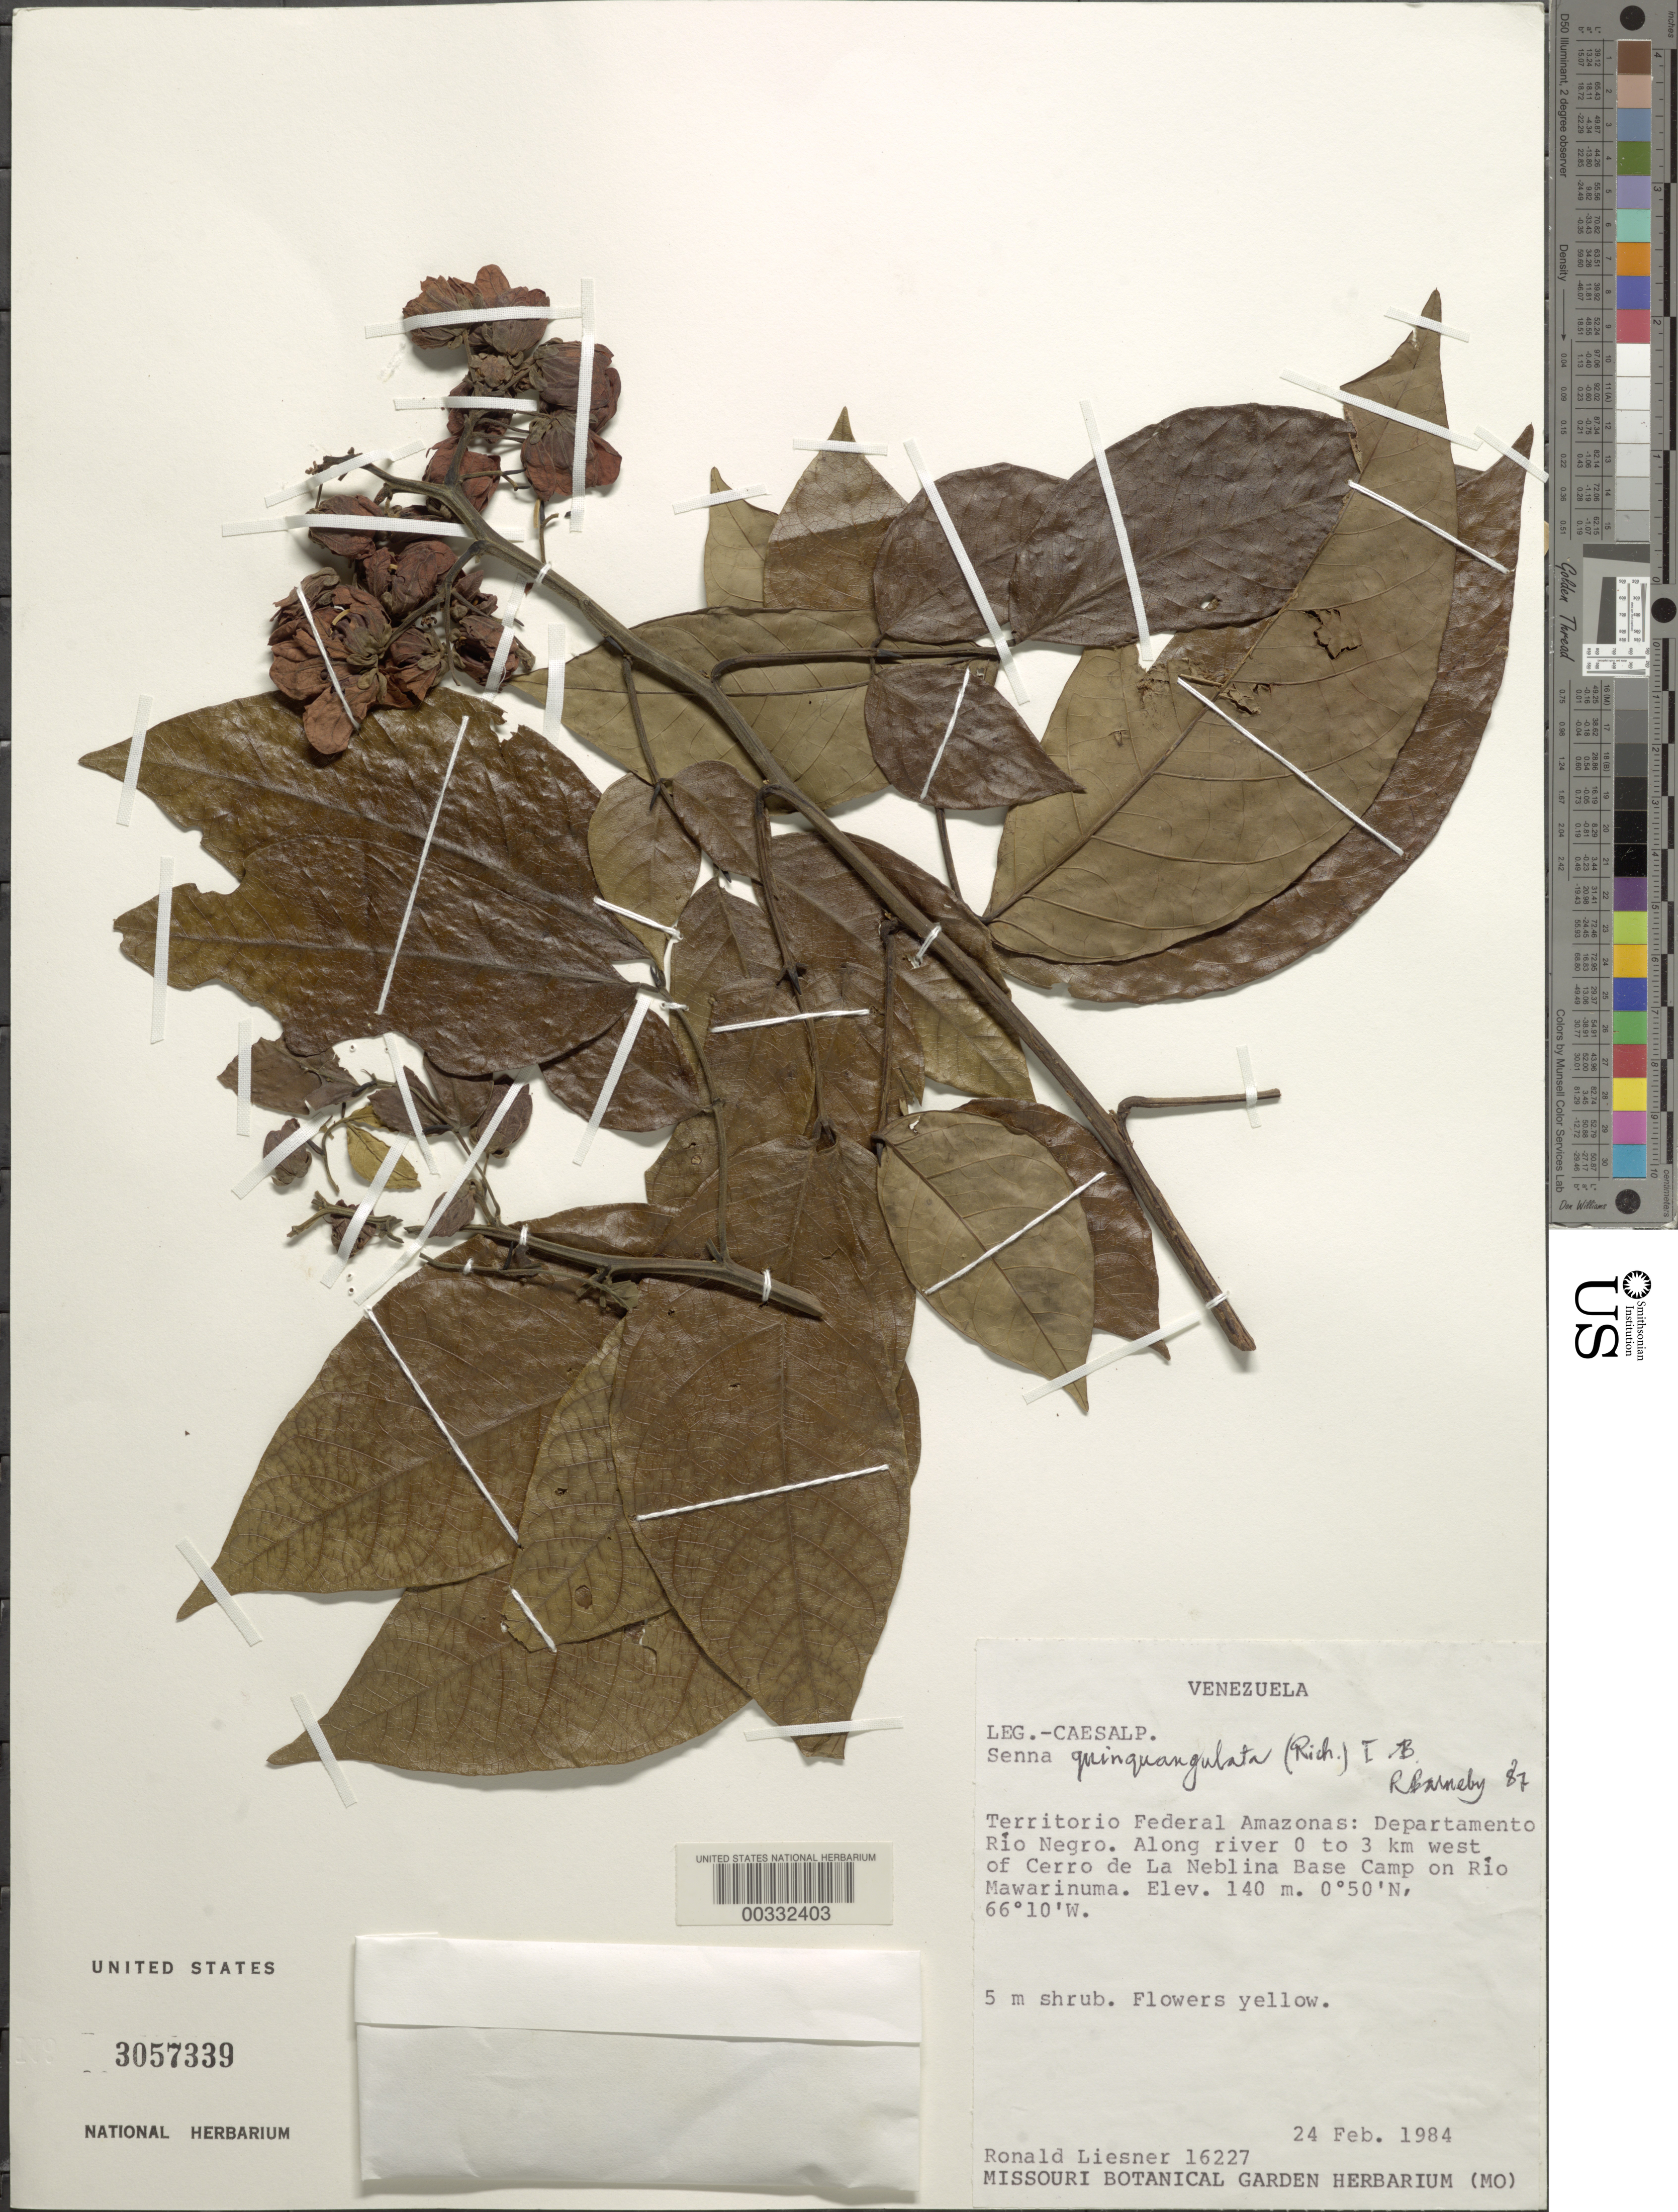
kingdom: Plantae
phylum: Tracheophyta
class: Magnoliopsida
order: Fabales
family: Fabaceae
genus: Senna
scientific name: Senna quinquangulata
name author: (Rich.) H.S. Irwin & Barneby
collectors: R. L. Liesner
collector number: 16227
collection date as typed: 24 Feb 1984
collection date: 1984-02-24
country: Venezuela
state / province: Amazonas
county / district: Rio Negro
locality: Along river 0-3 km w of cerro de la neblina base camp on rio mawarinuma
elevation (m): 140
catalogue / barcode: US 3057339